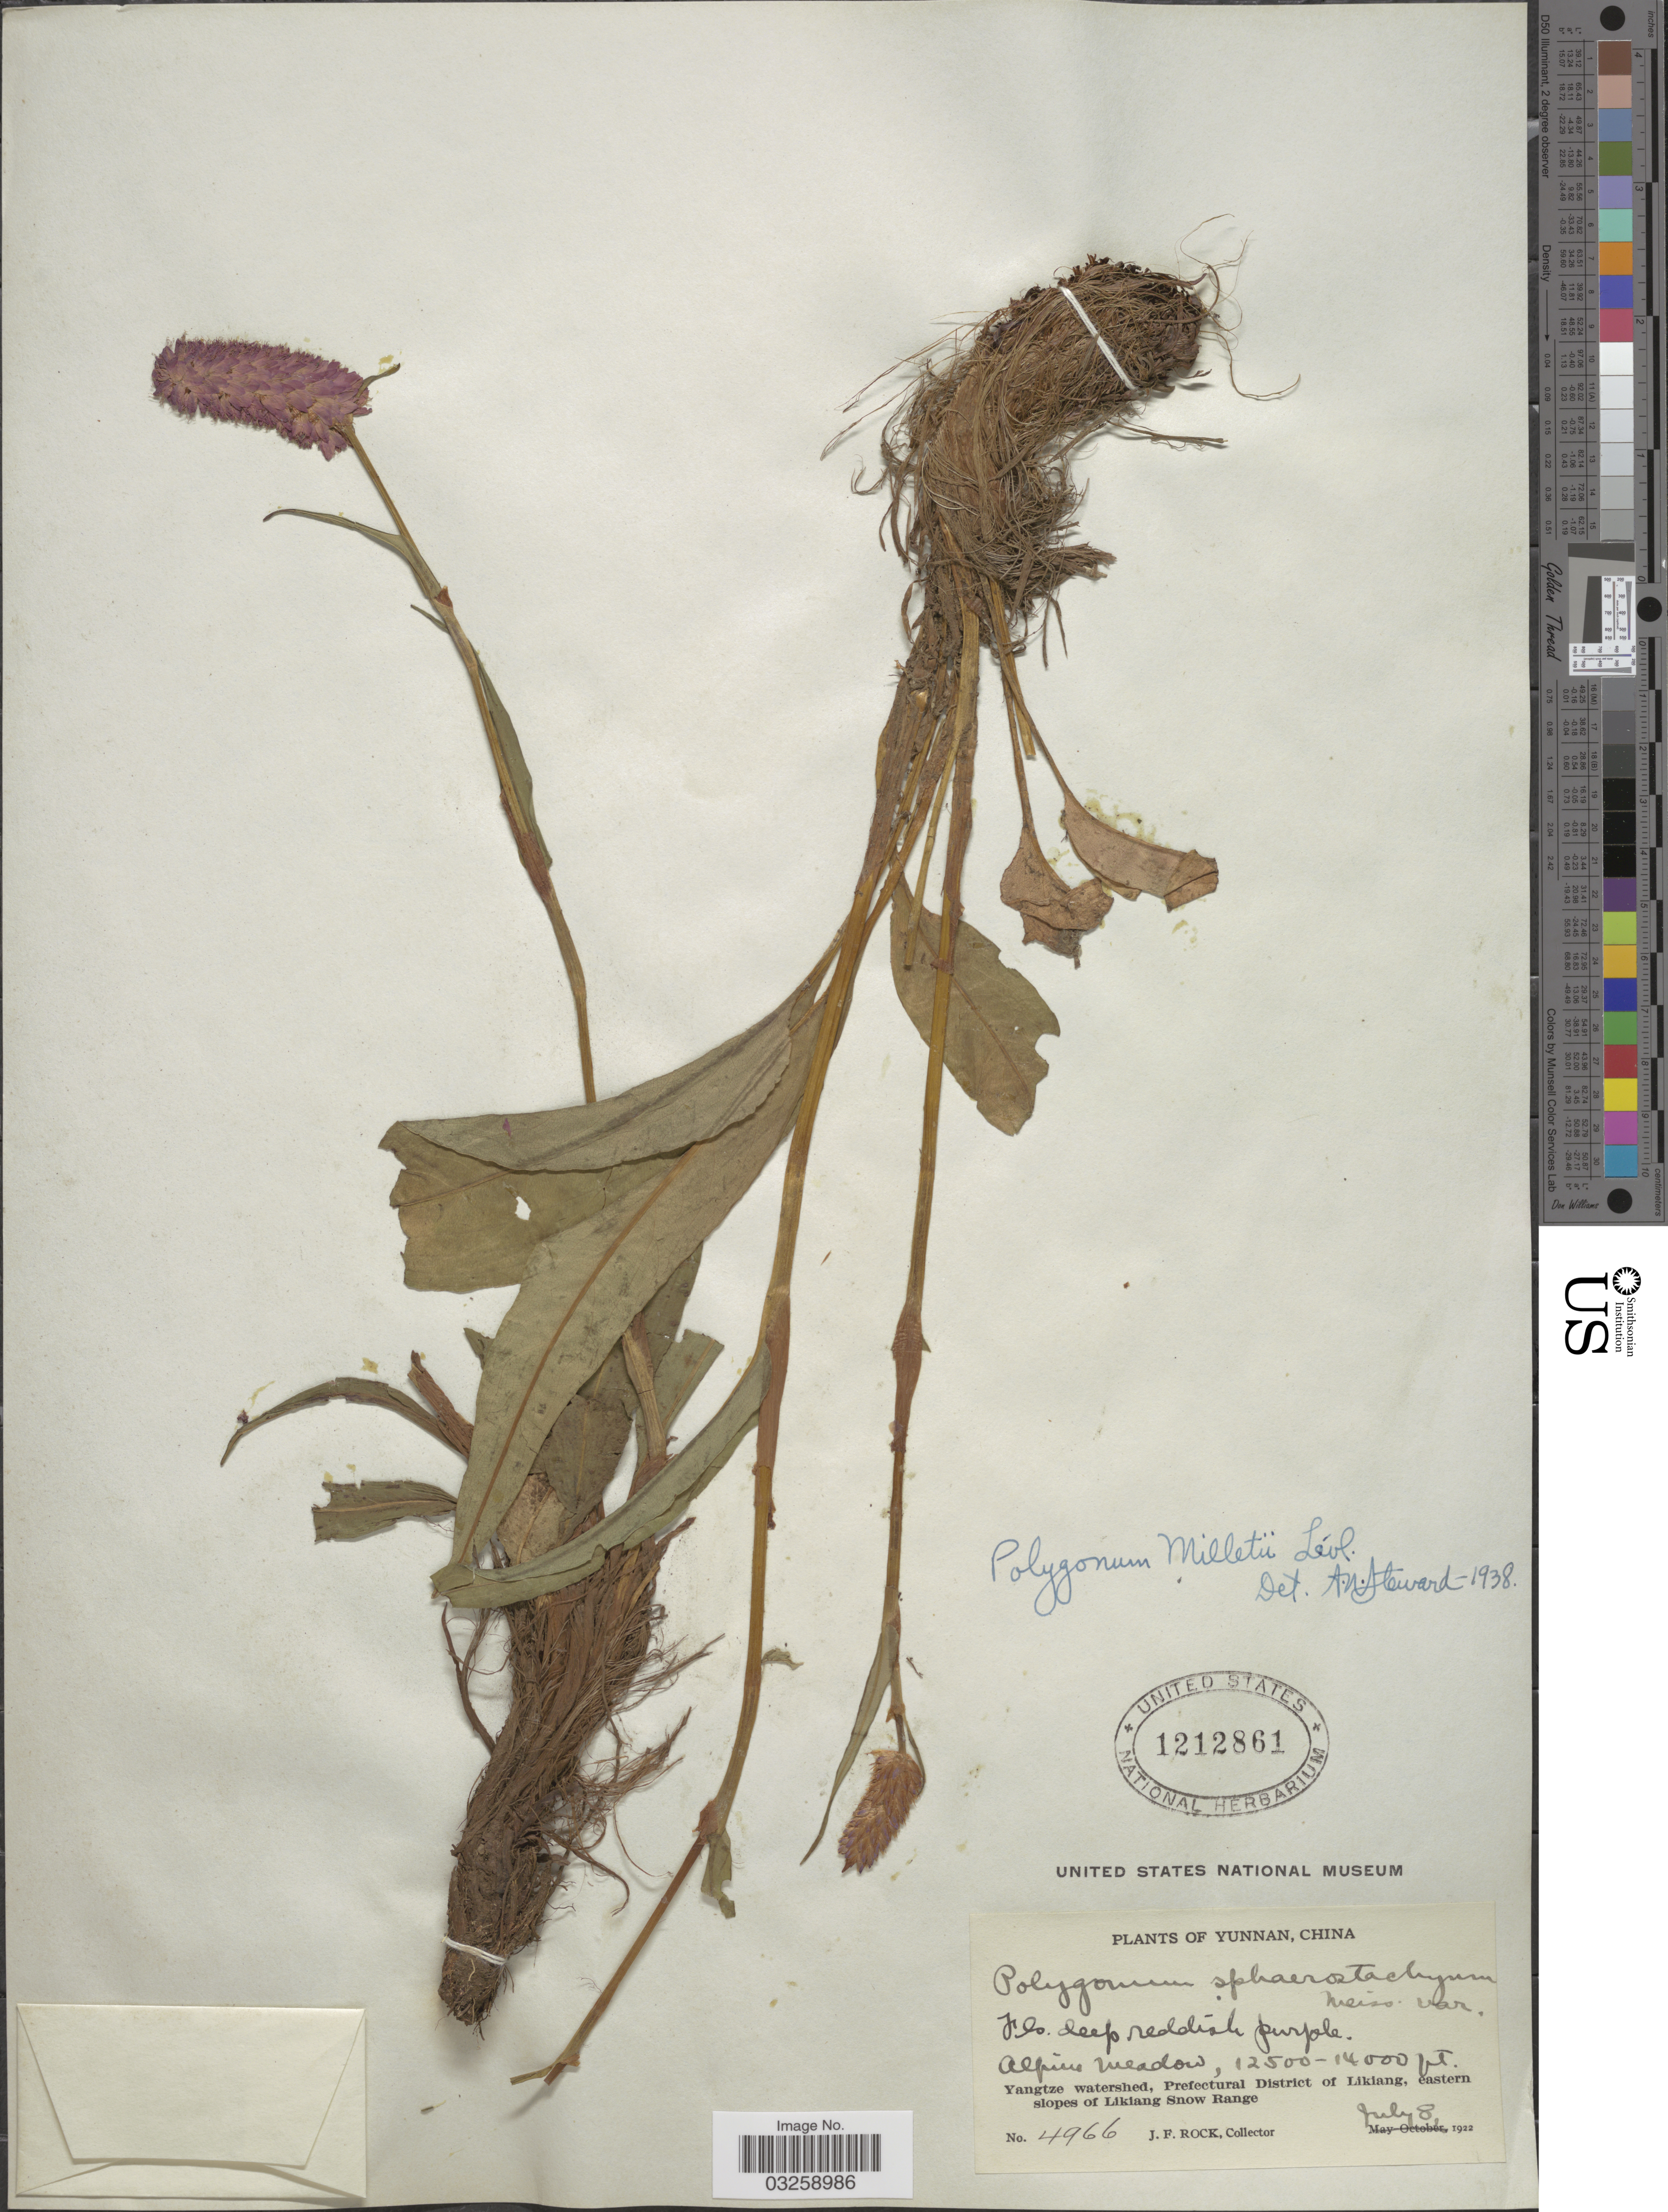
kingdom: Plantae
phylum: Tracheophyta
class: Magnoliopsida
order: Caryophyllales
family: Polygonaceae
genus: Bistorta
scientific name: Bistorta milletii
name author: H. Lév.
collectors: J. Rock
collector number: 4966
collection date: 1922-07-08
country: China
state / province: Yunnan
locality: Yangtze watershed, Prefectural District of Likiang, eastern slopes of Likiang Snow Range.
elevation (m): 3810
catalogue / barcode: US 1212861